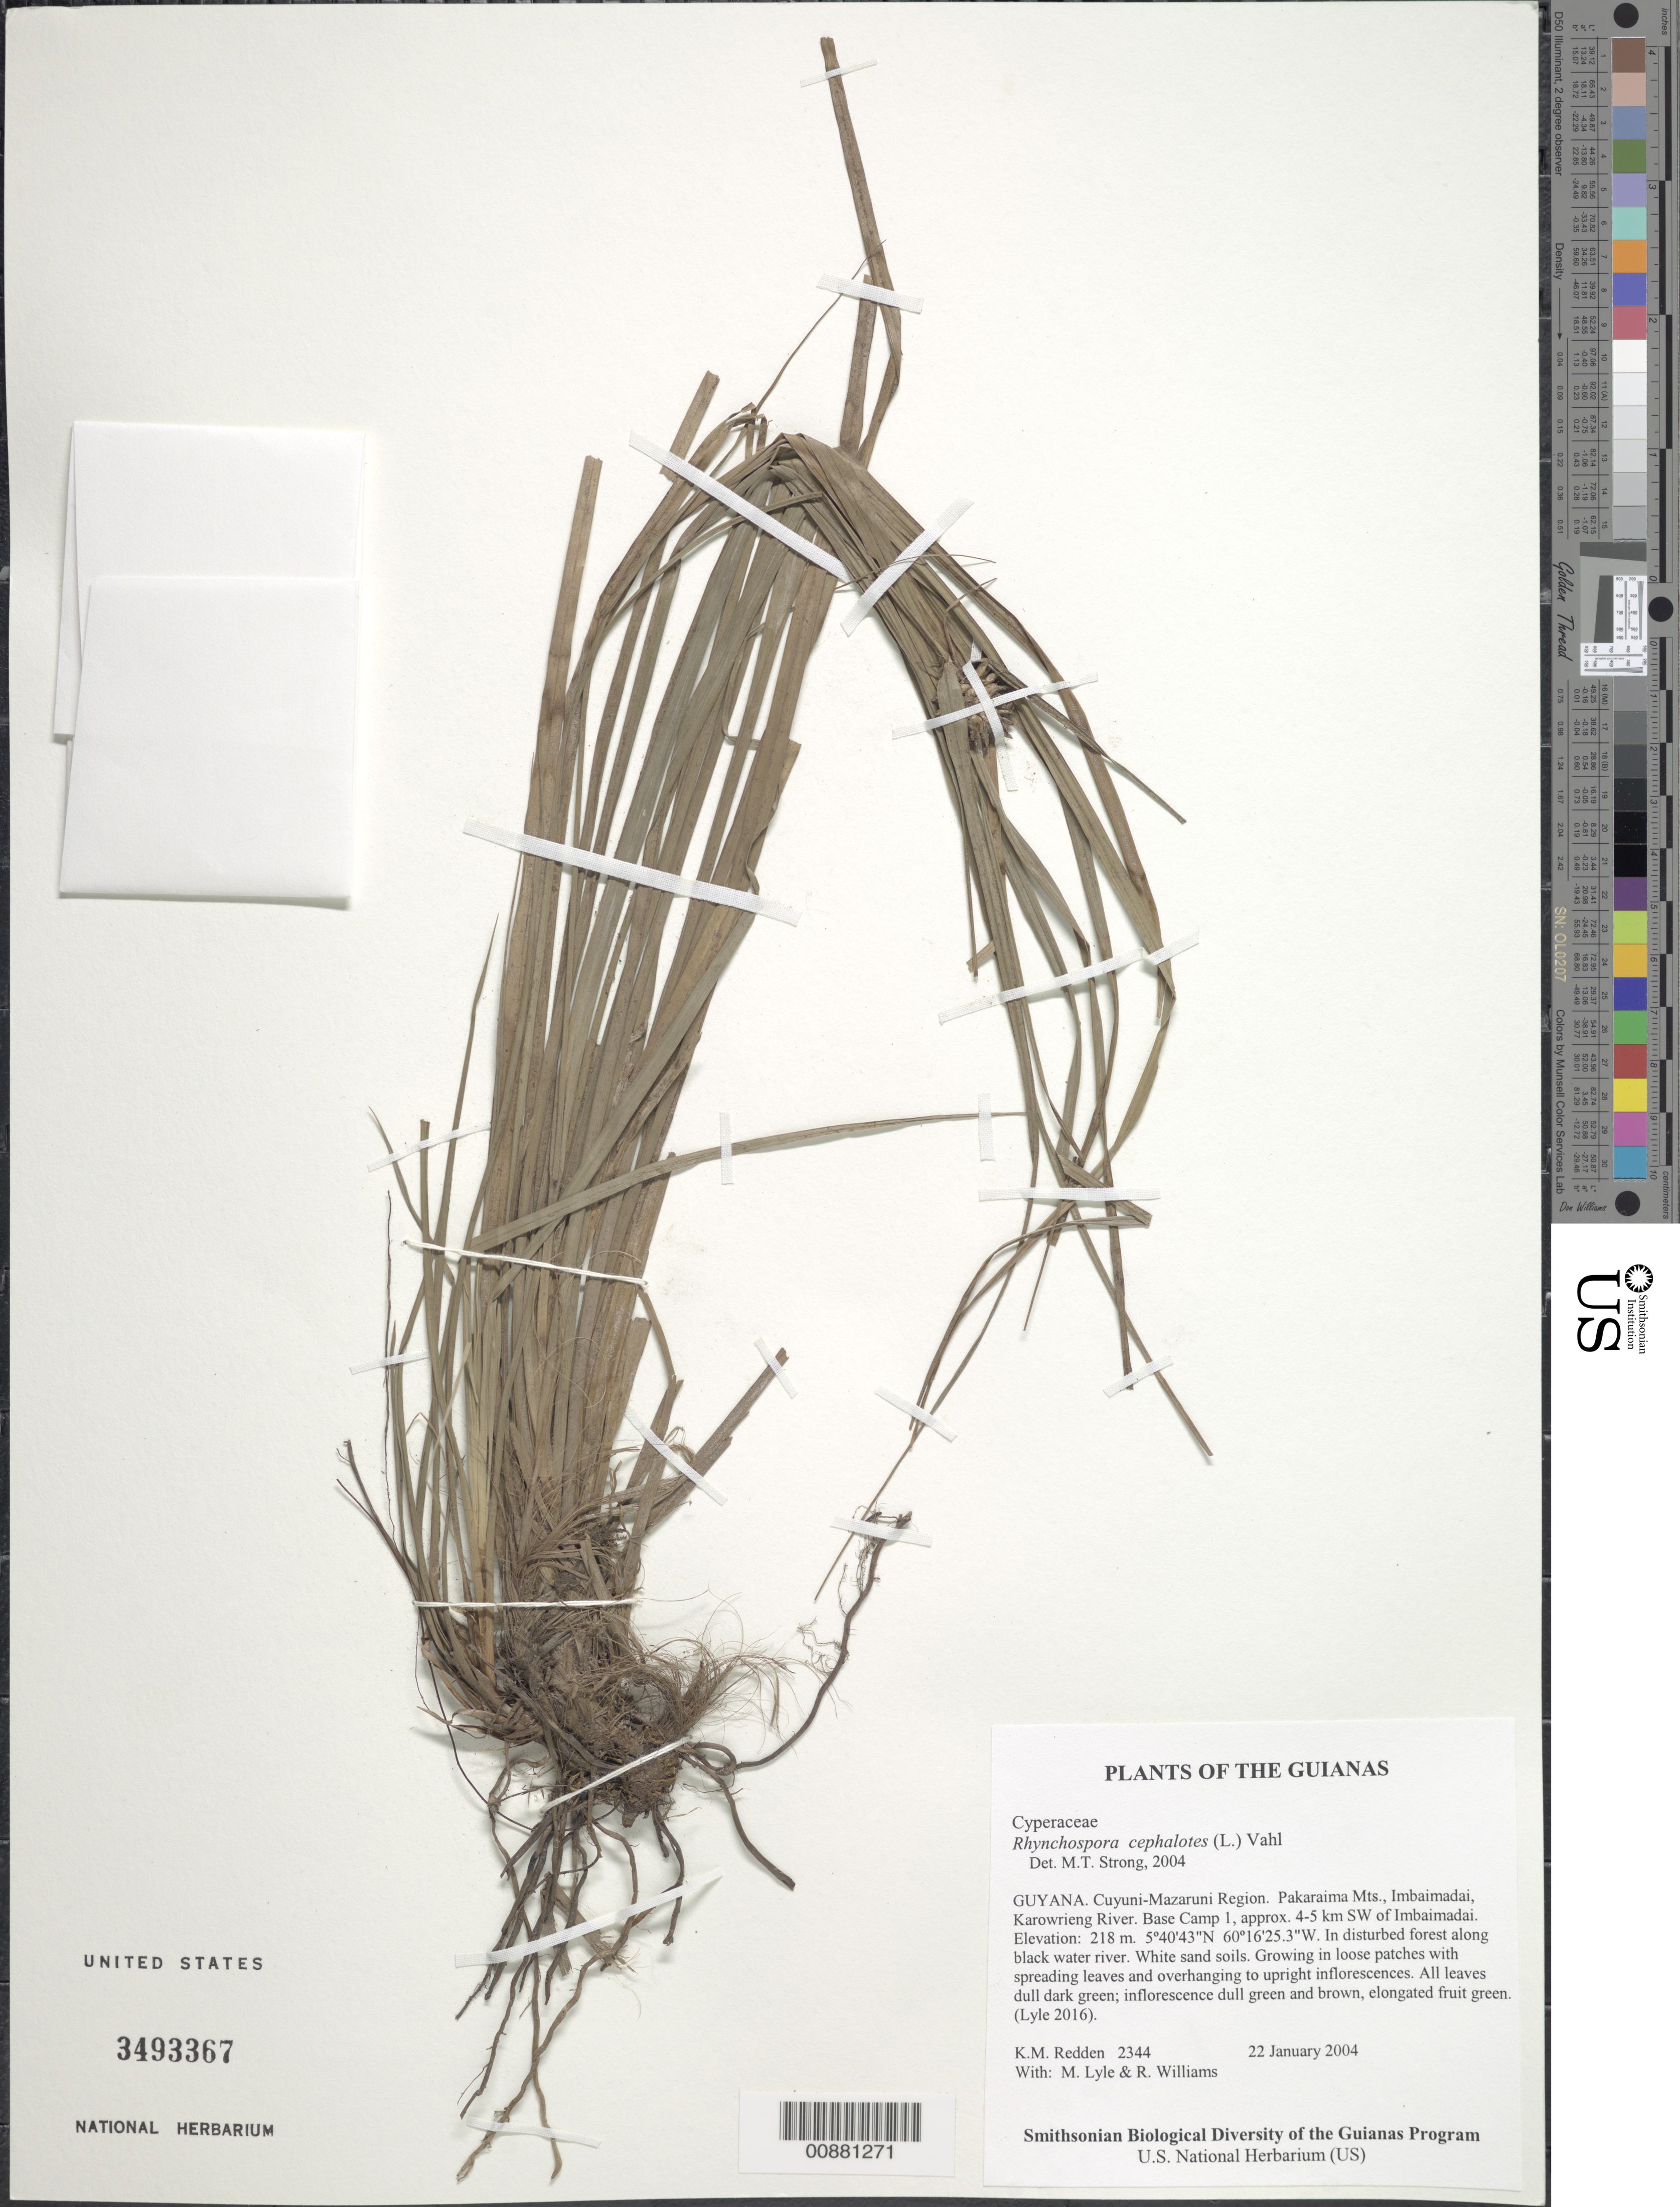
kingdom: Plantae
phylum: Tracheophyta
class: Liliopsida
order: Poales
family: Cyperaceae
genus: Rhynchospora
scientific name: Rhynchospora cephalotes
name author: (L.) Vahl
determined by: Strong, M. T., (US), Smithsonian Institution - National Museum of Natural History (UNITED STATES)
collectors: K. M. Redden, M. Lyle & R. Williams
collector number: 2344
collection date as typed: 22 January 2004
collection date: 2004-01-22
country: Guyana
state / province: Cuyuni-Mazaruni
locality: Pakaraima Mts., Imbaimadai, Karowrieng River. Base Camp 1, approx. 4-5 km SW of Imbaimadai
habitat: In disturbed forest along black water river. White sand soils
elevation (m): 218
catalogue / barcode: US 3493367